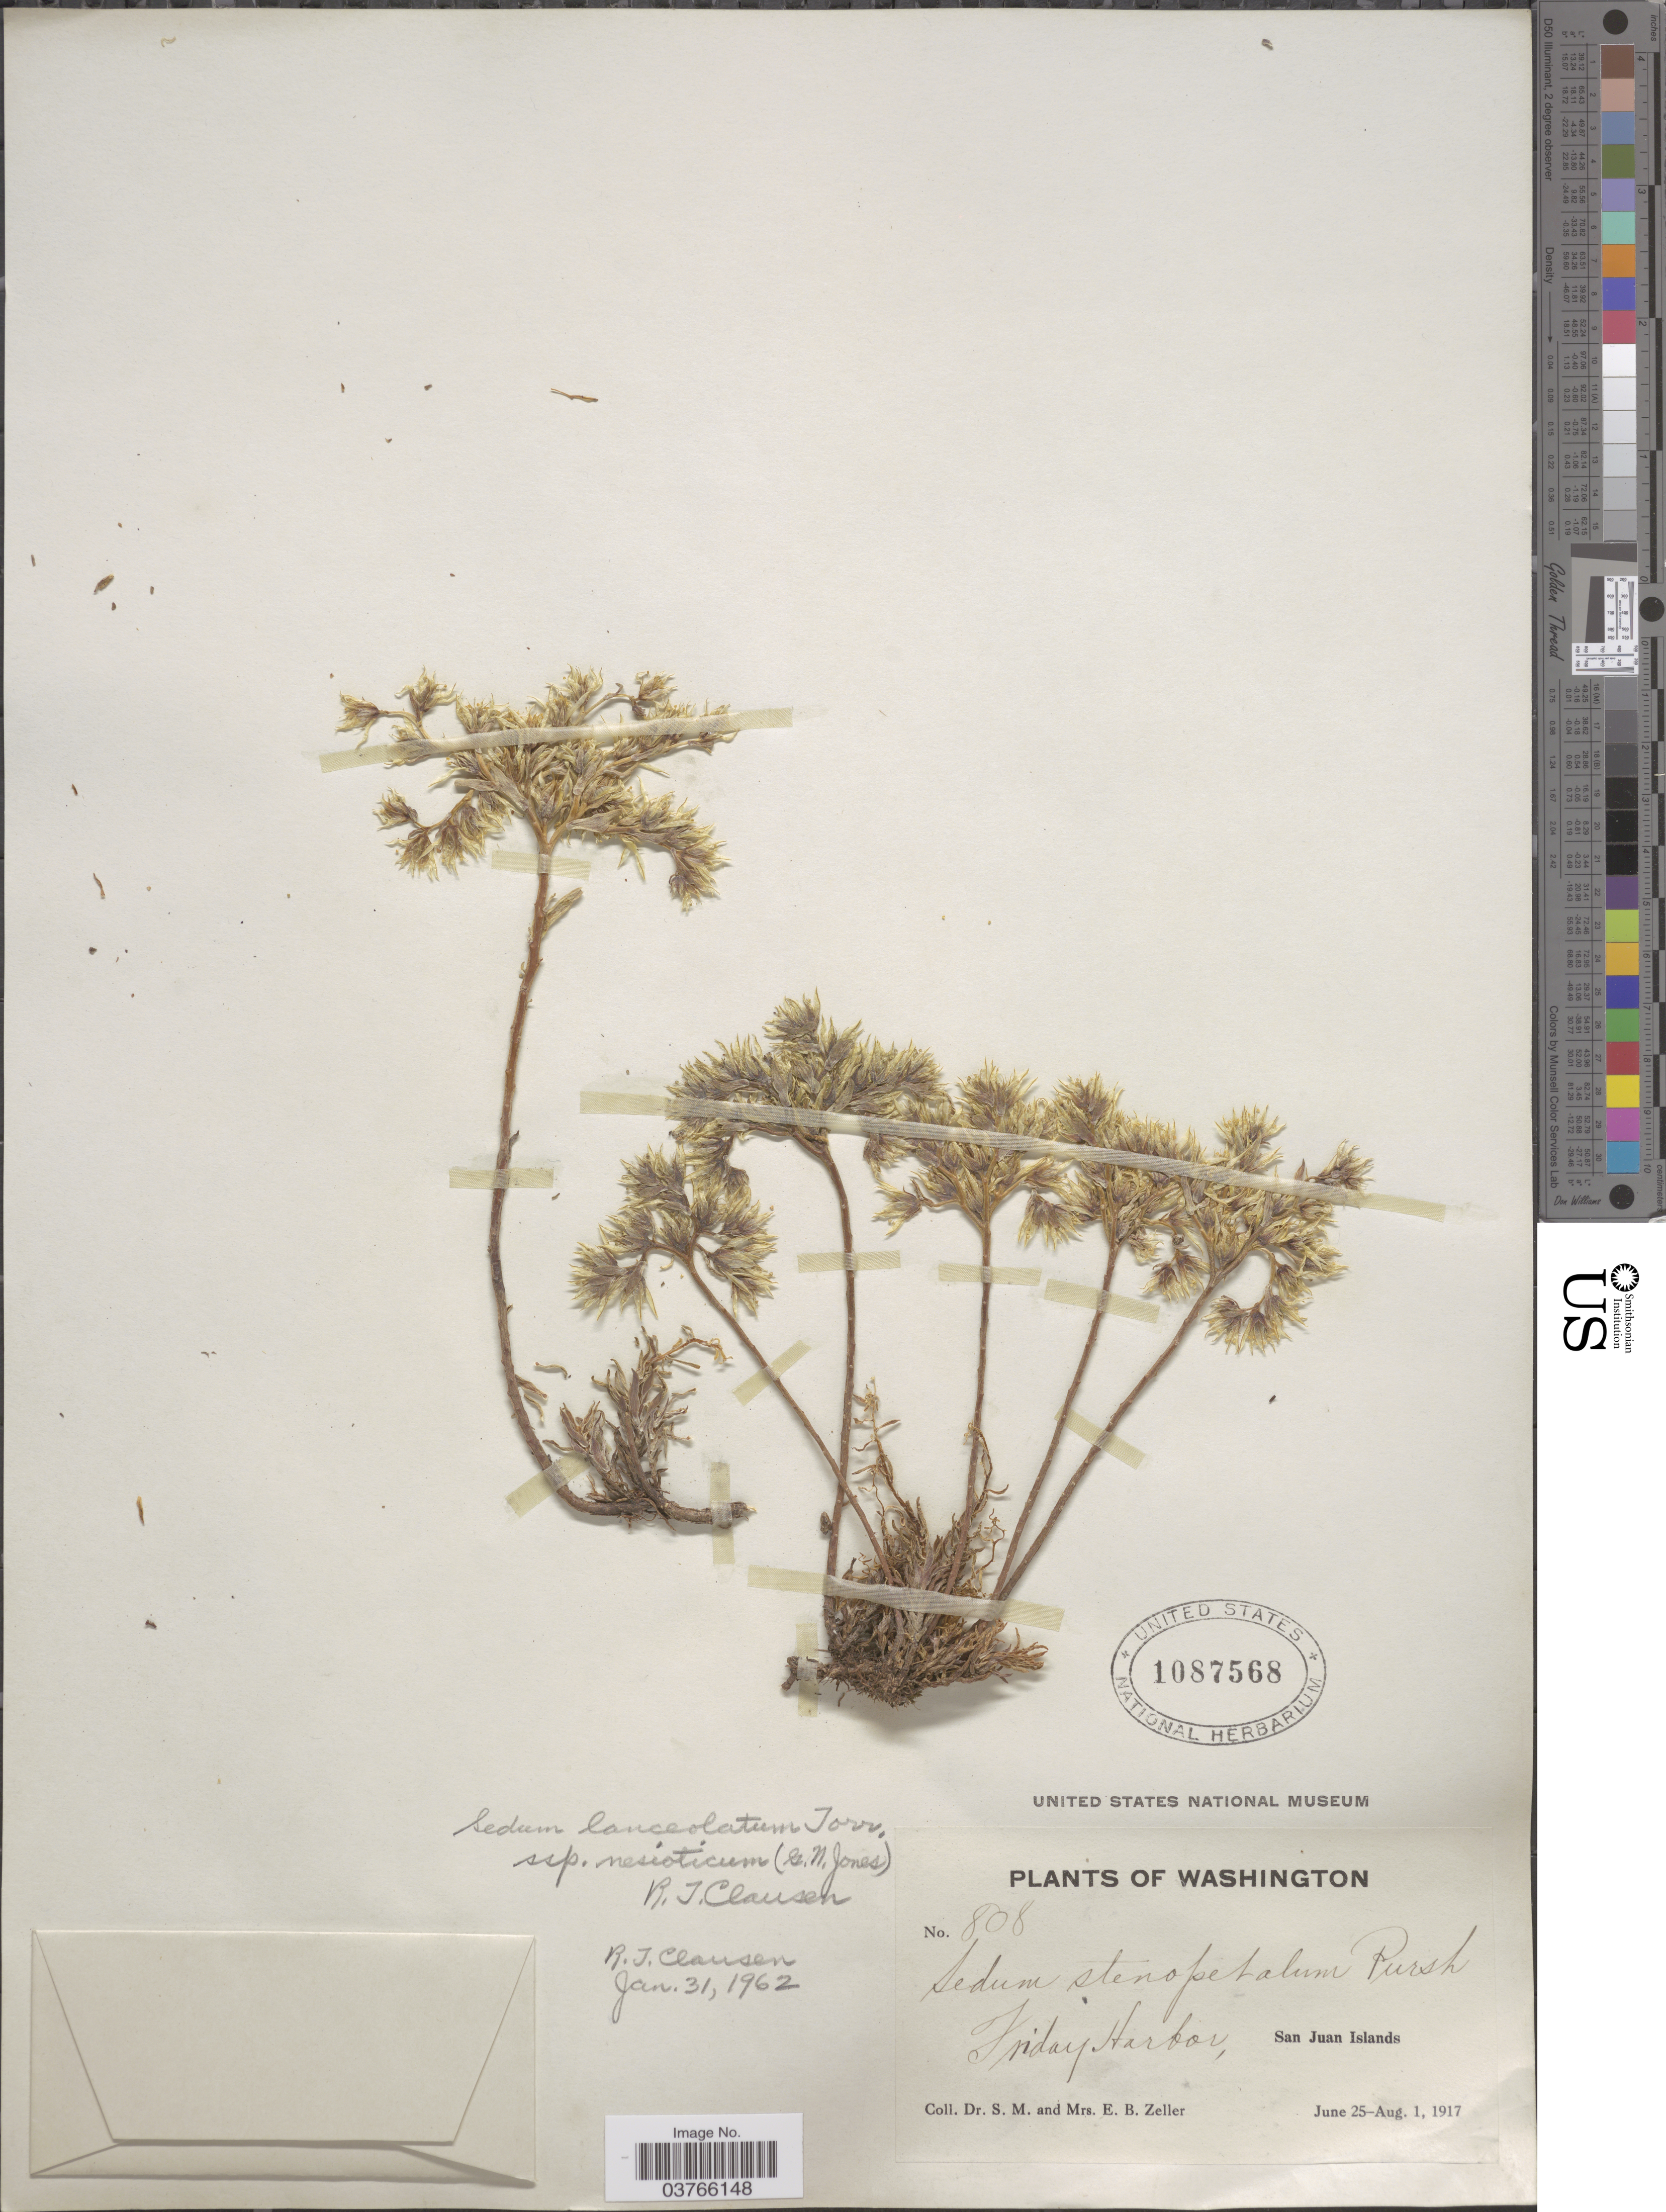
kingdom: Plantae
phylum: Tracheophyta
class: Magnoliopsida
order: Saxifragales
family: Crassulaceae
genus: Sedum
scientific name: Sedum lanceolatum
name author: Torr.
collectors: S. Zeller & E. Zeller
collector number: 808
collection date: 1917-06-25/1917-08-01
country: United States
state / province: Washington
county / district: San Juan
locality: Friday Harbor, San Juan Islands.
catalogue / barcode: US 1087568